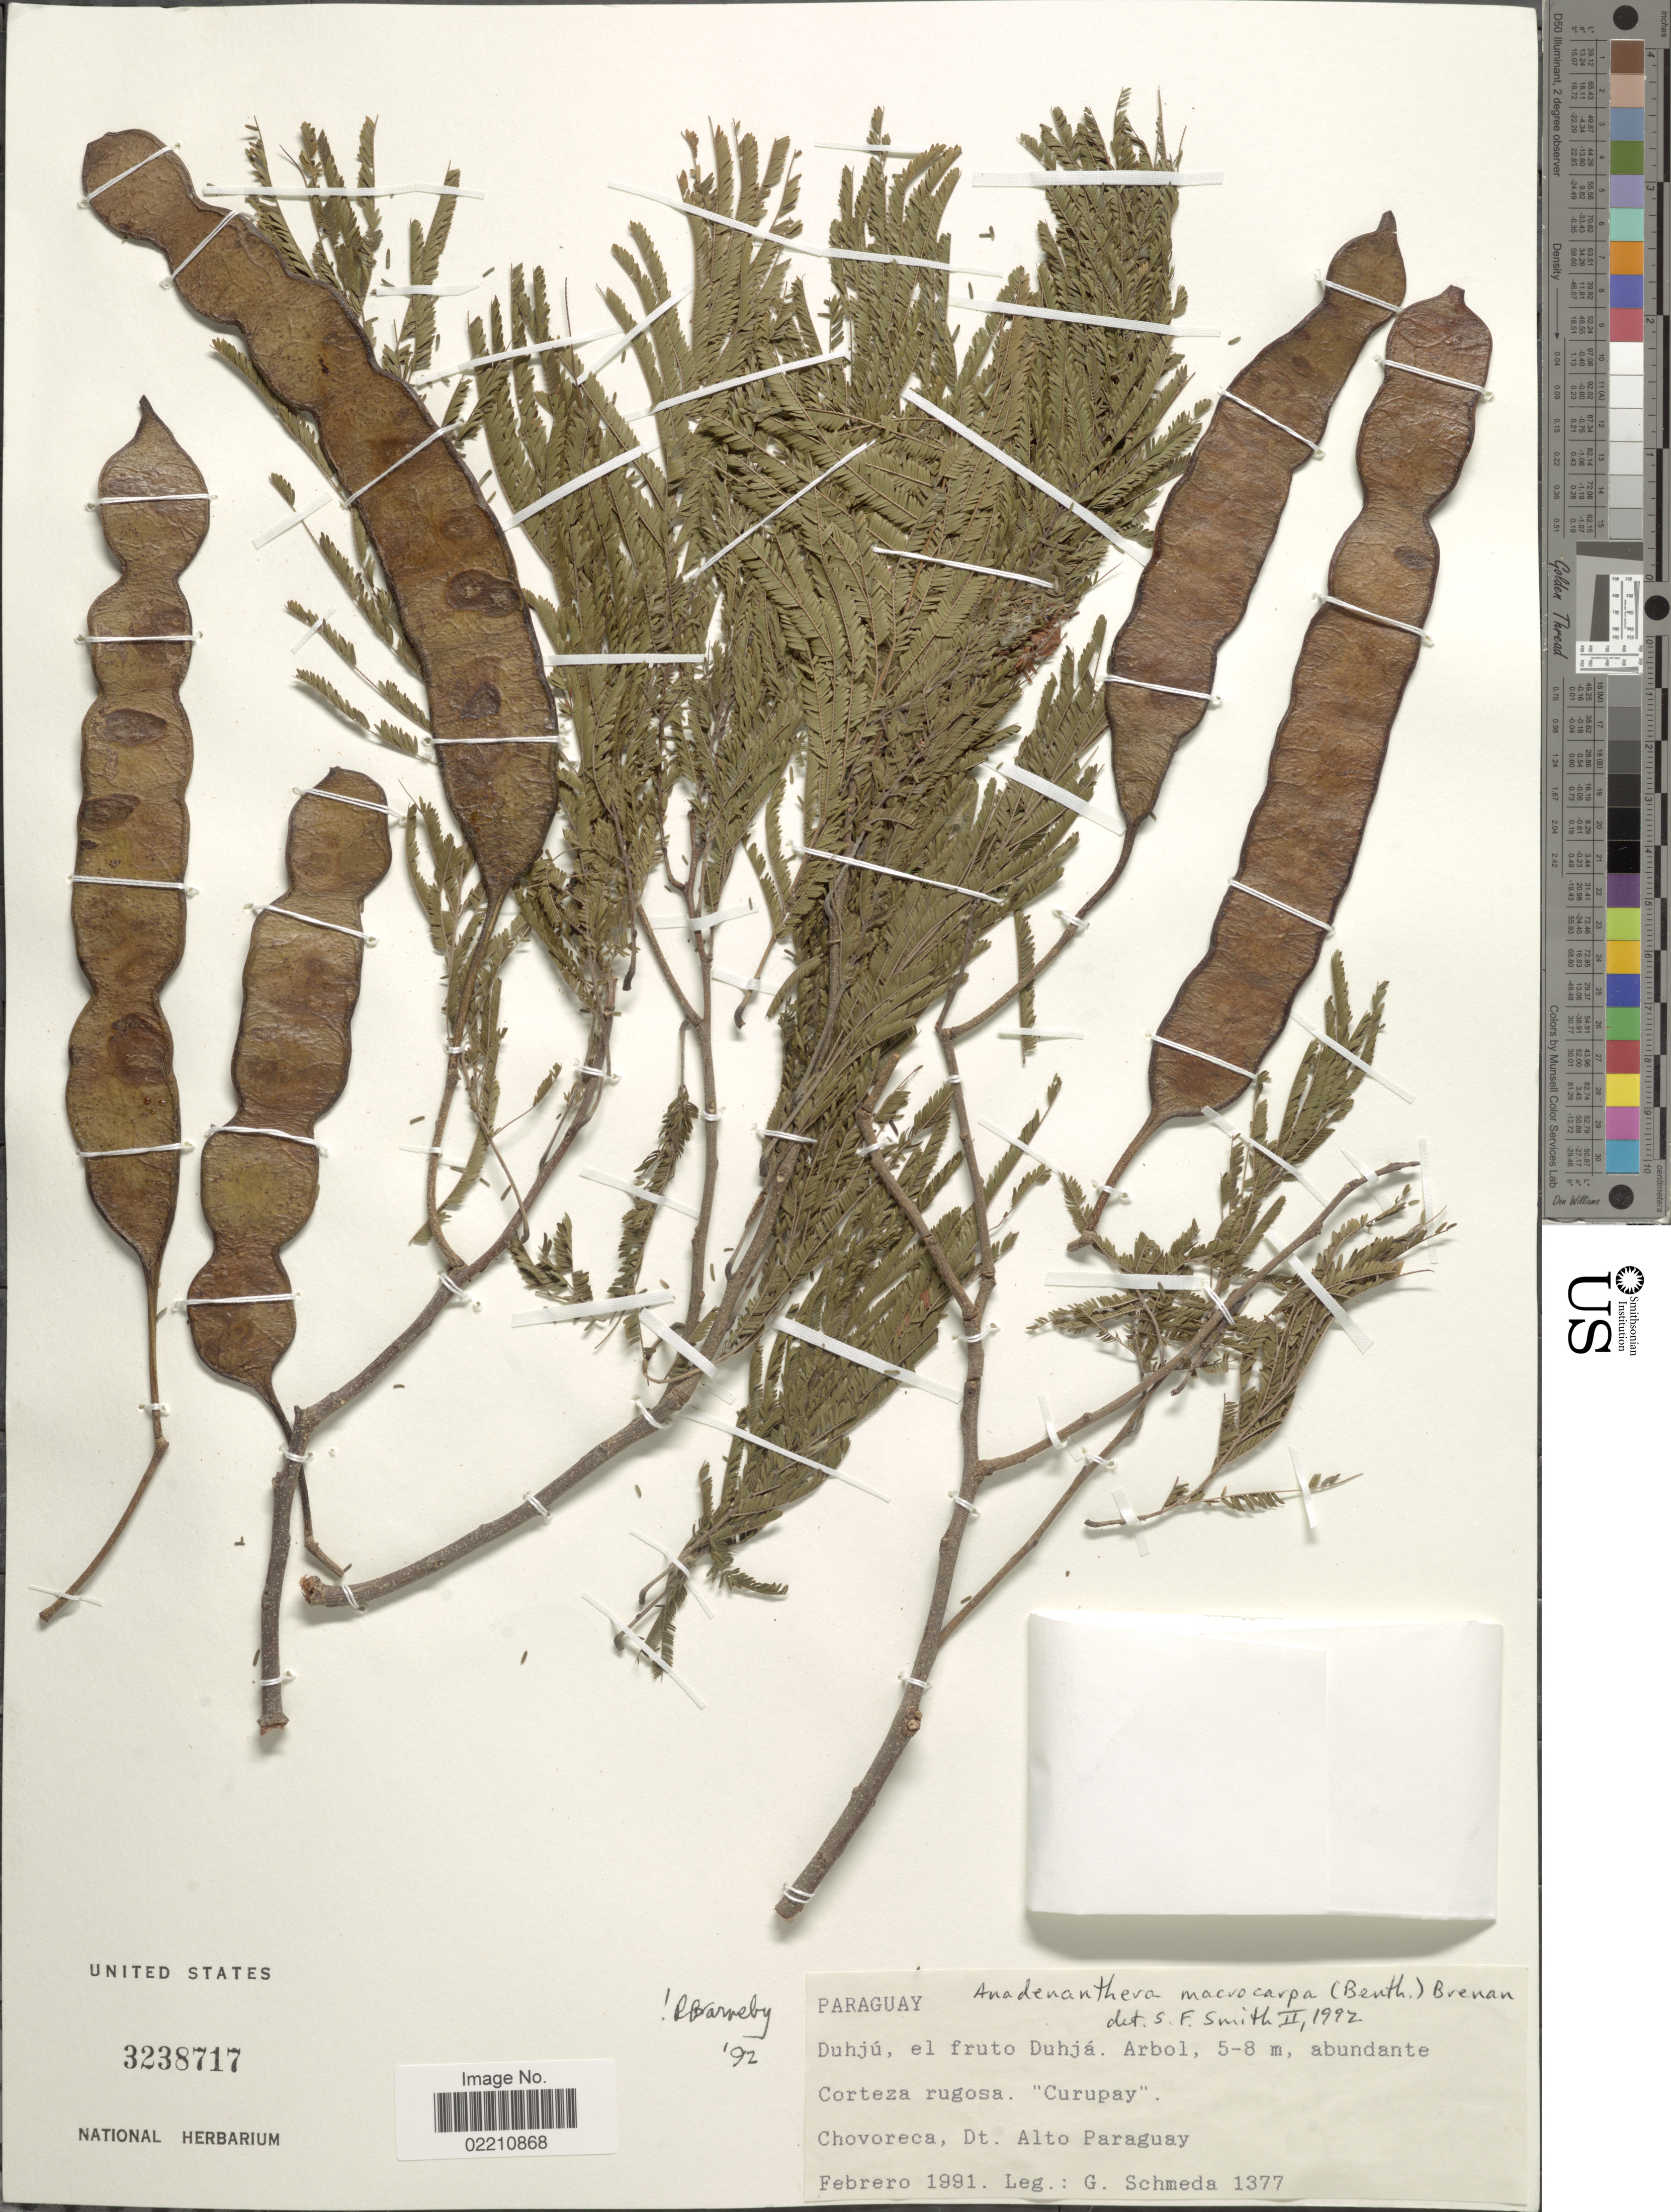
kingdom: Plantae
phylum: Tracheophyta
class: Magnoliopsida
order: Fabales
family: Fabaceae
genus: Anadenanthera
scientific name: Anadenanthera macrocarpa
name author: (Benth.) Brenan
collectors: G. Schmeda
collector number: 1377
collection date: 1991-02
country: Paraguay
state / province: Alto Paraguay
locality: Chocoreca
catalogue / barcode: US 3238717